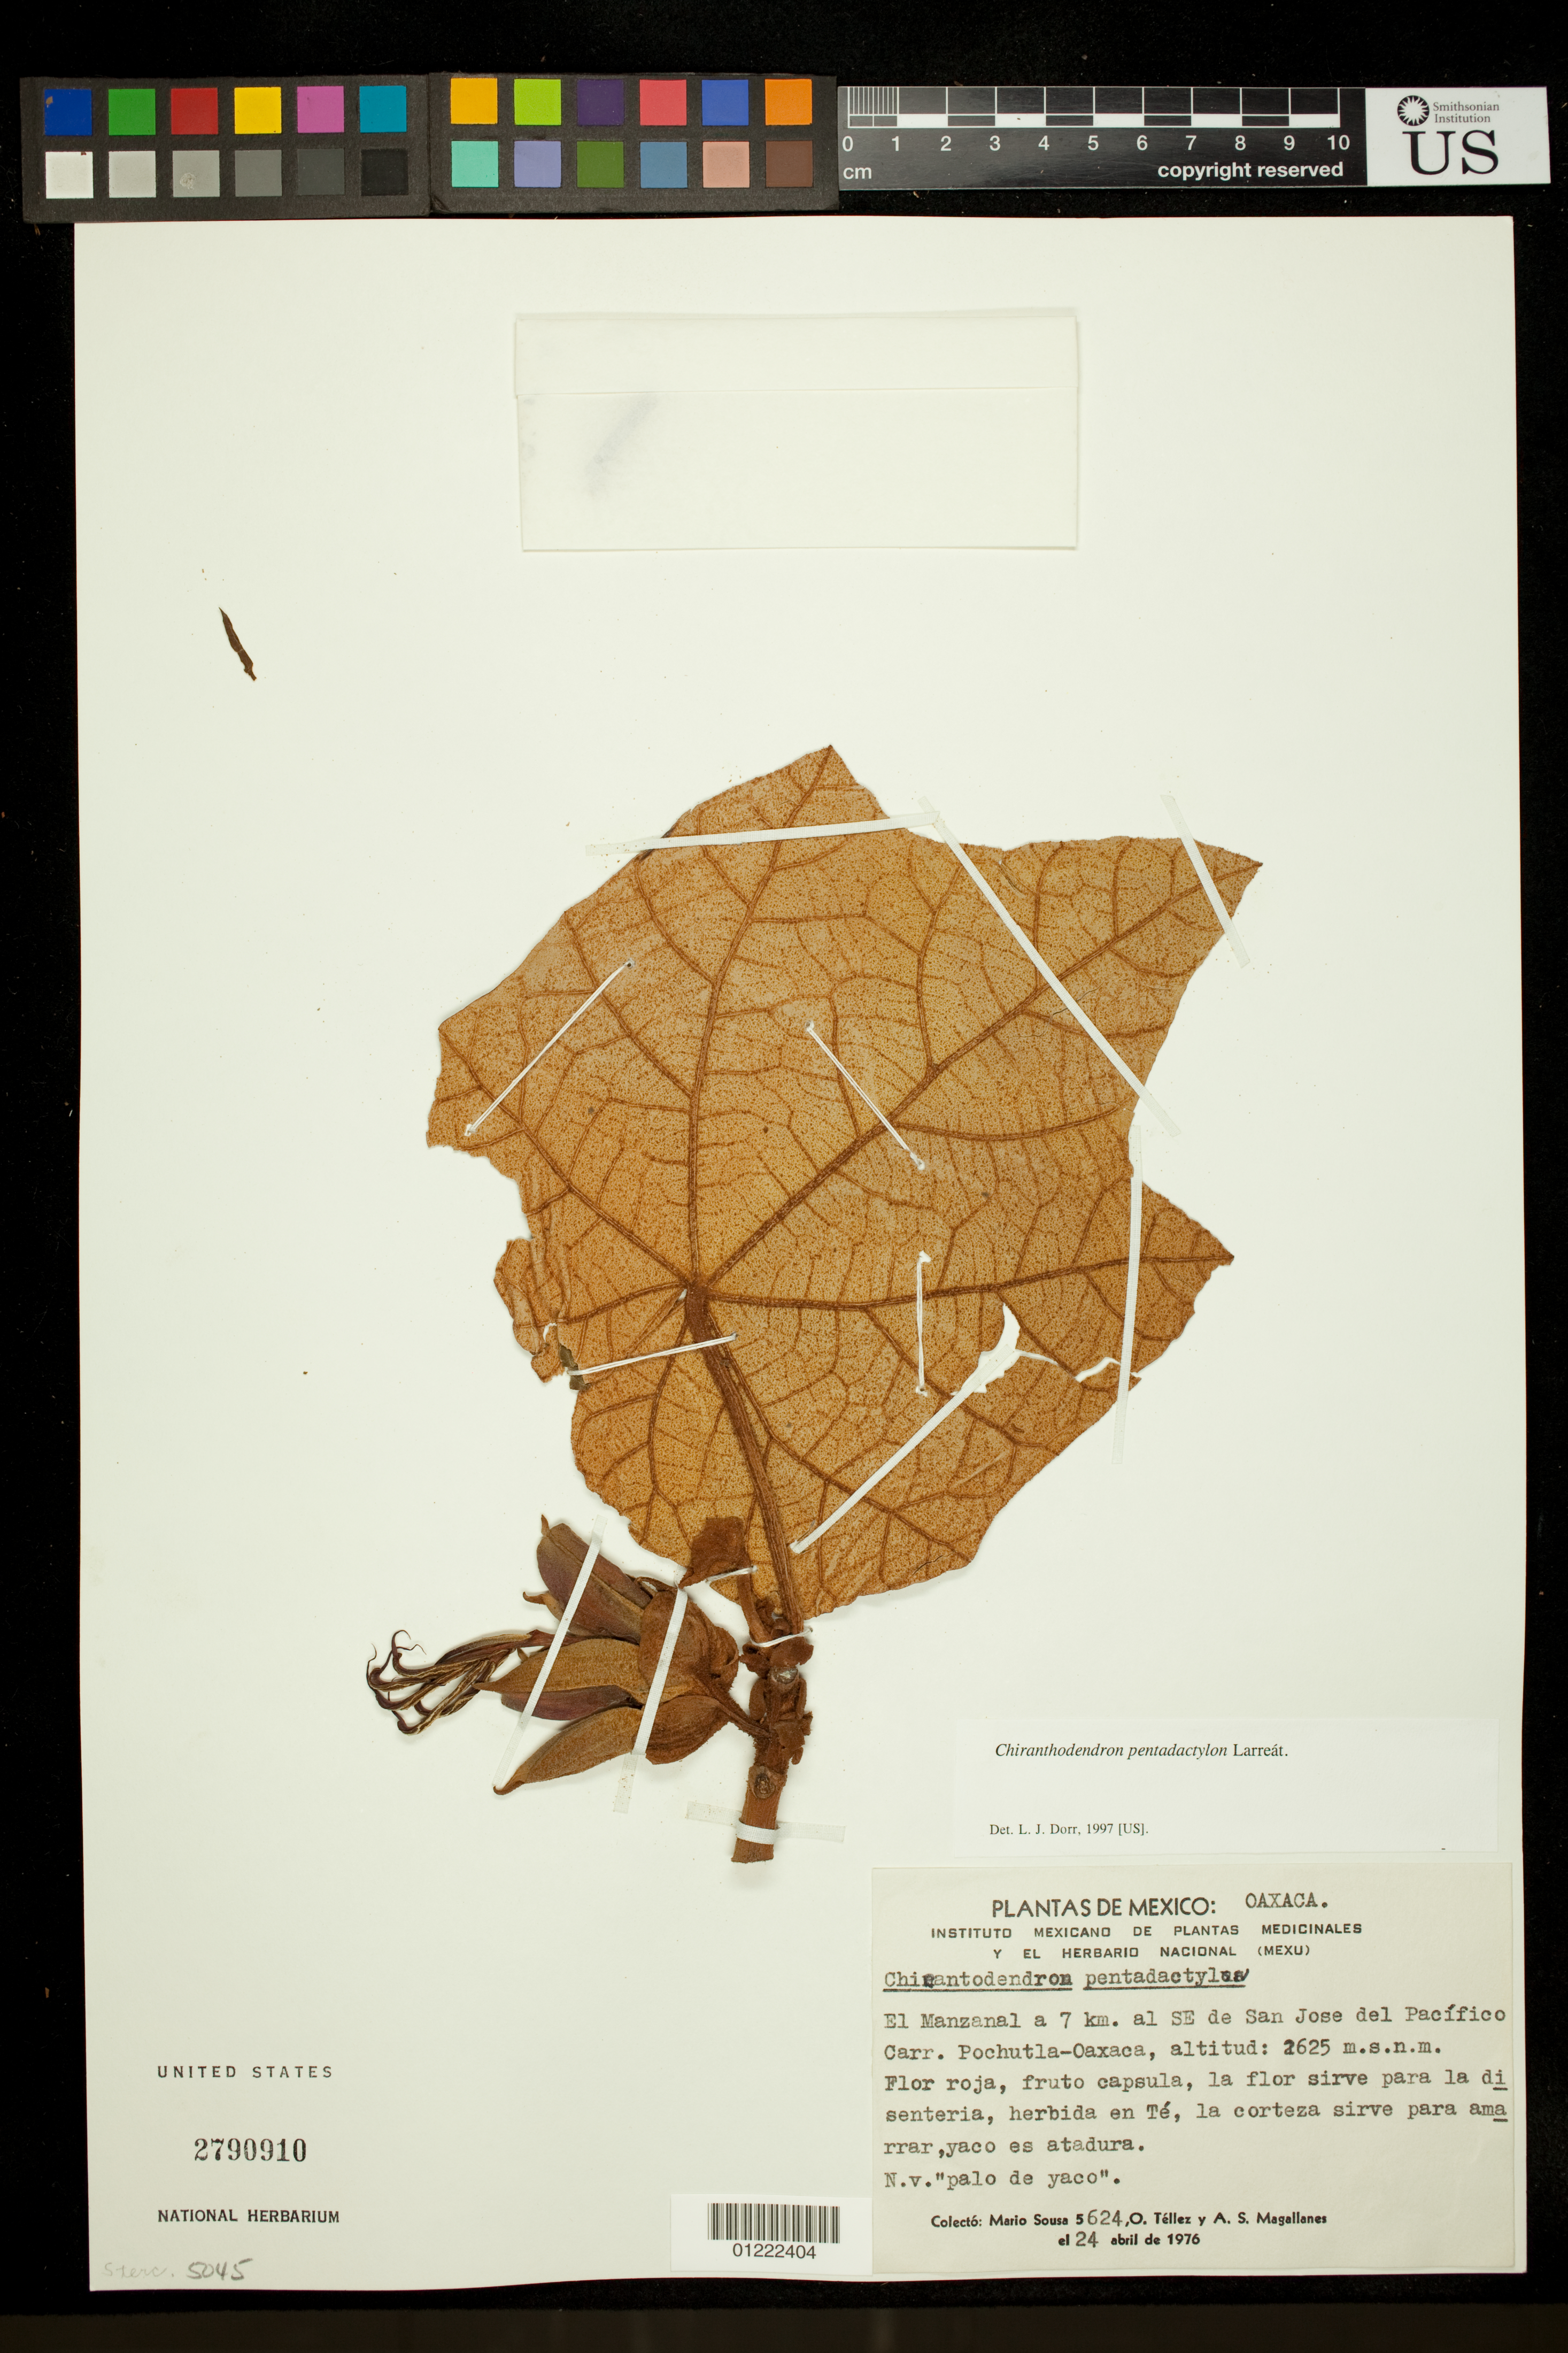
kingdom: Plantae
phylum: Tracheophyta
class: Magnoliopsida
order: Malvales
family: Malvaceae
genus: Chiranthodendron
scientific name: Chiranthodendron pentadactylon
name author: Larreat.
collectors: M. Sousa Peña, O. Téllez V. & A. Magallanes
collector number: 5624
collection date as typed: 4/24/1976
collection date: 1976-04-24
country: Mexico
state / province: Oaxaca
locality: El Manzanal a 7 km al SE de San Jose del Pacifico Carr. Pochutla-Oaxaca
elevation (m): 2625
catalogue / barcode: US 2790910